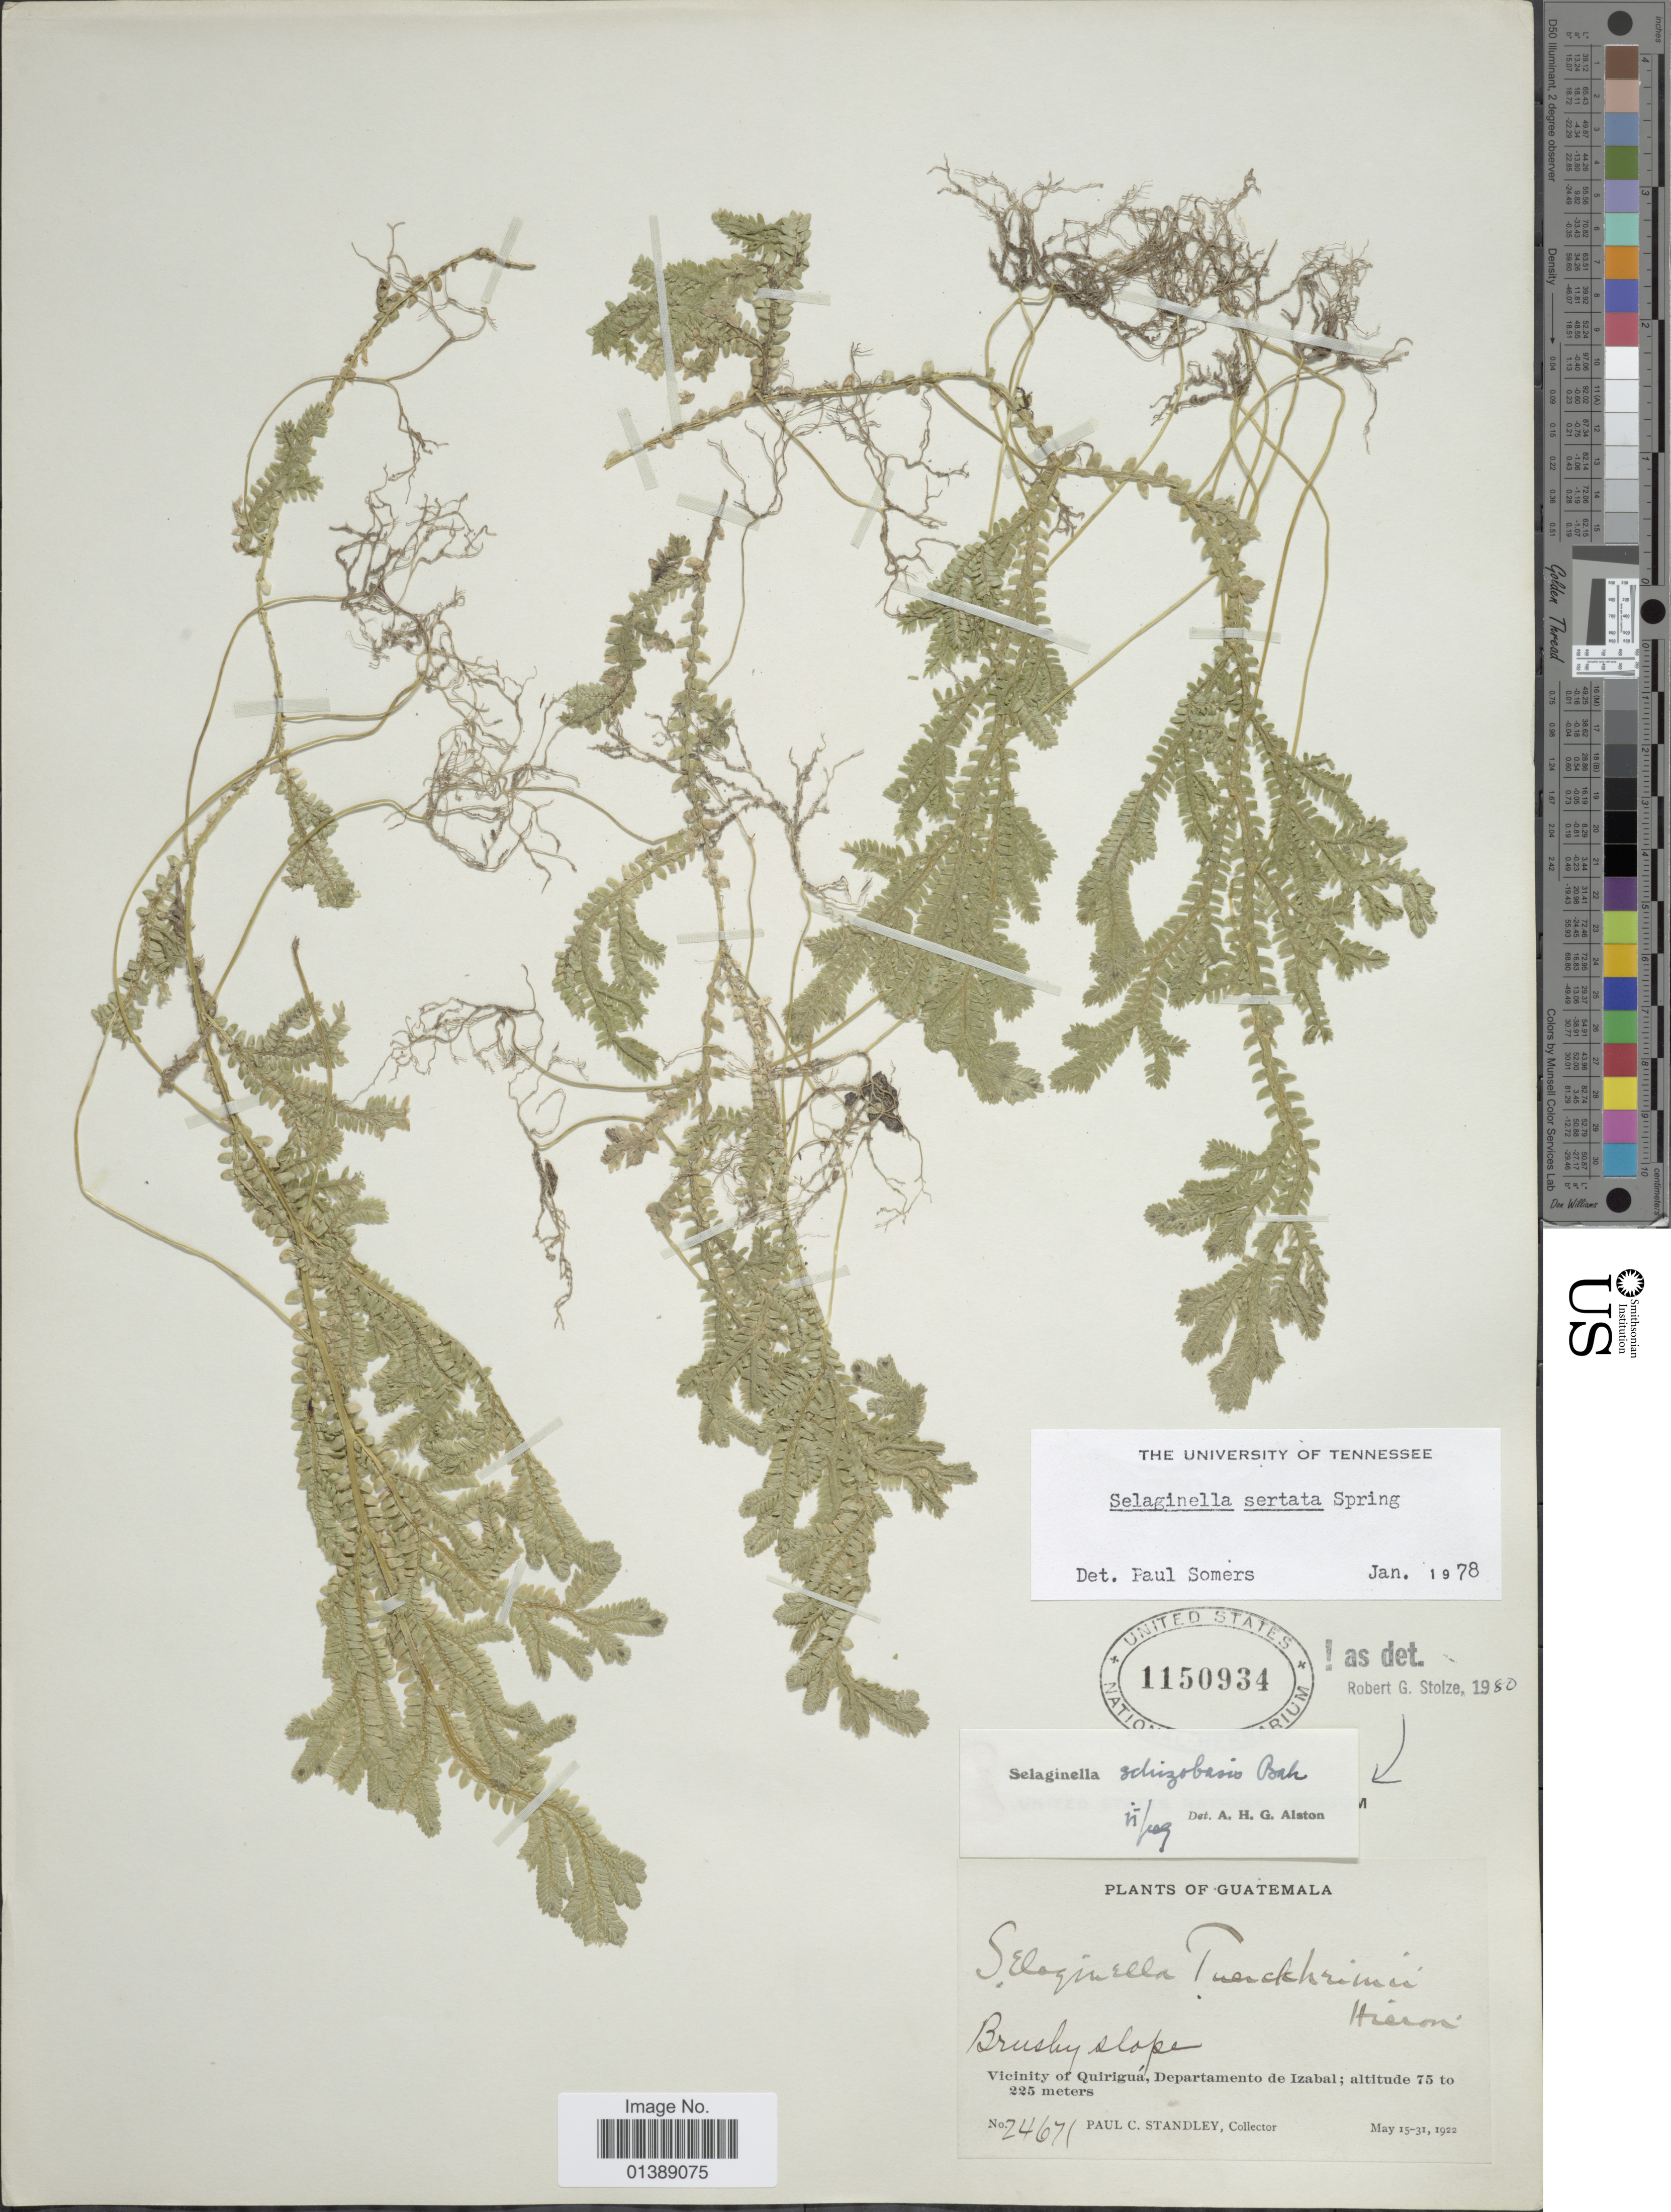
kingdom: Plantae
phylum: Tracheophyta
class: Lycopodiopsida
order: Selaginellales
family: Selaginellaceae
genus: Selaginella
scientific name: Selaginella schizobasis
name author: Baker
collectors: P. C. Standley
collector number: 24671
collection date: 1922-05-15/1922-05-31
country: Guatemala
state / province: Izabal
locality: Vicinity of Quiriguá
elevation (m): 75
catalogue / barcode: US 1150934